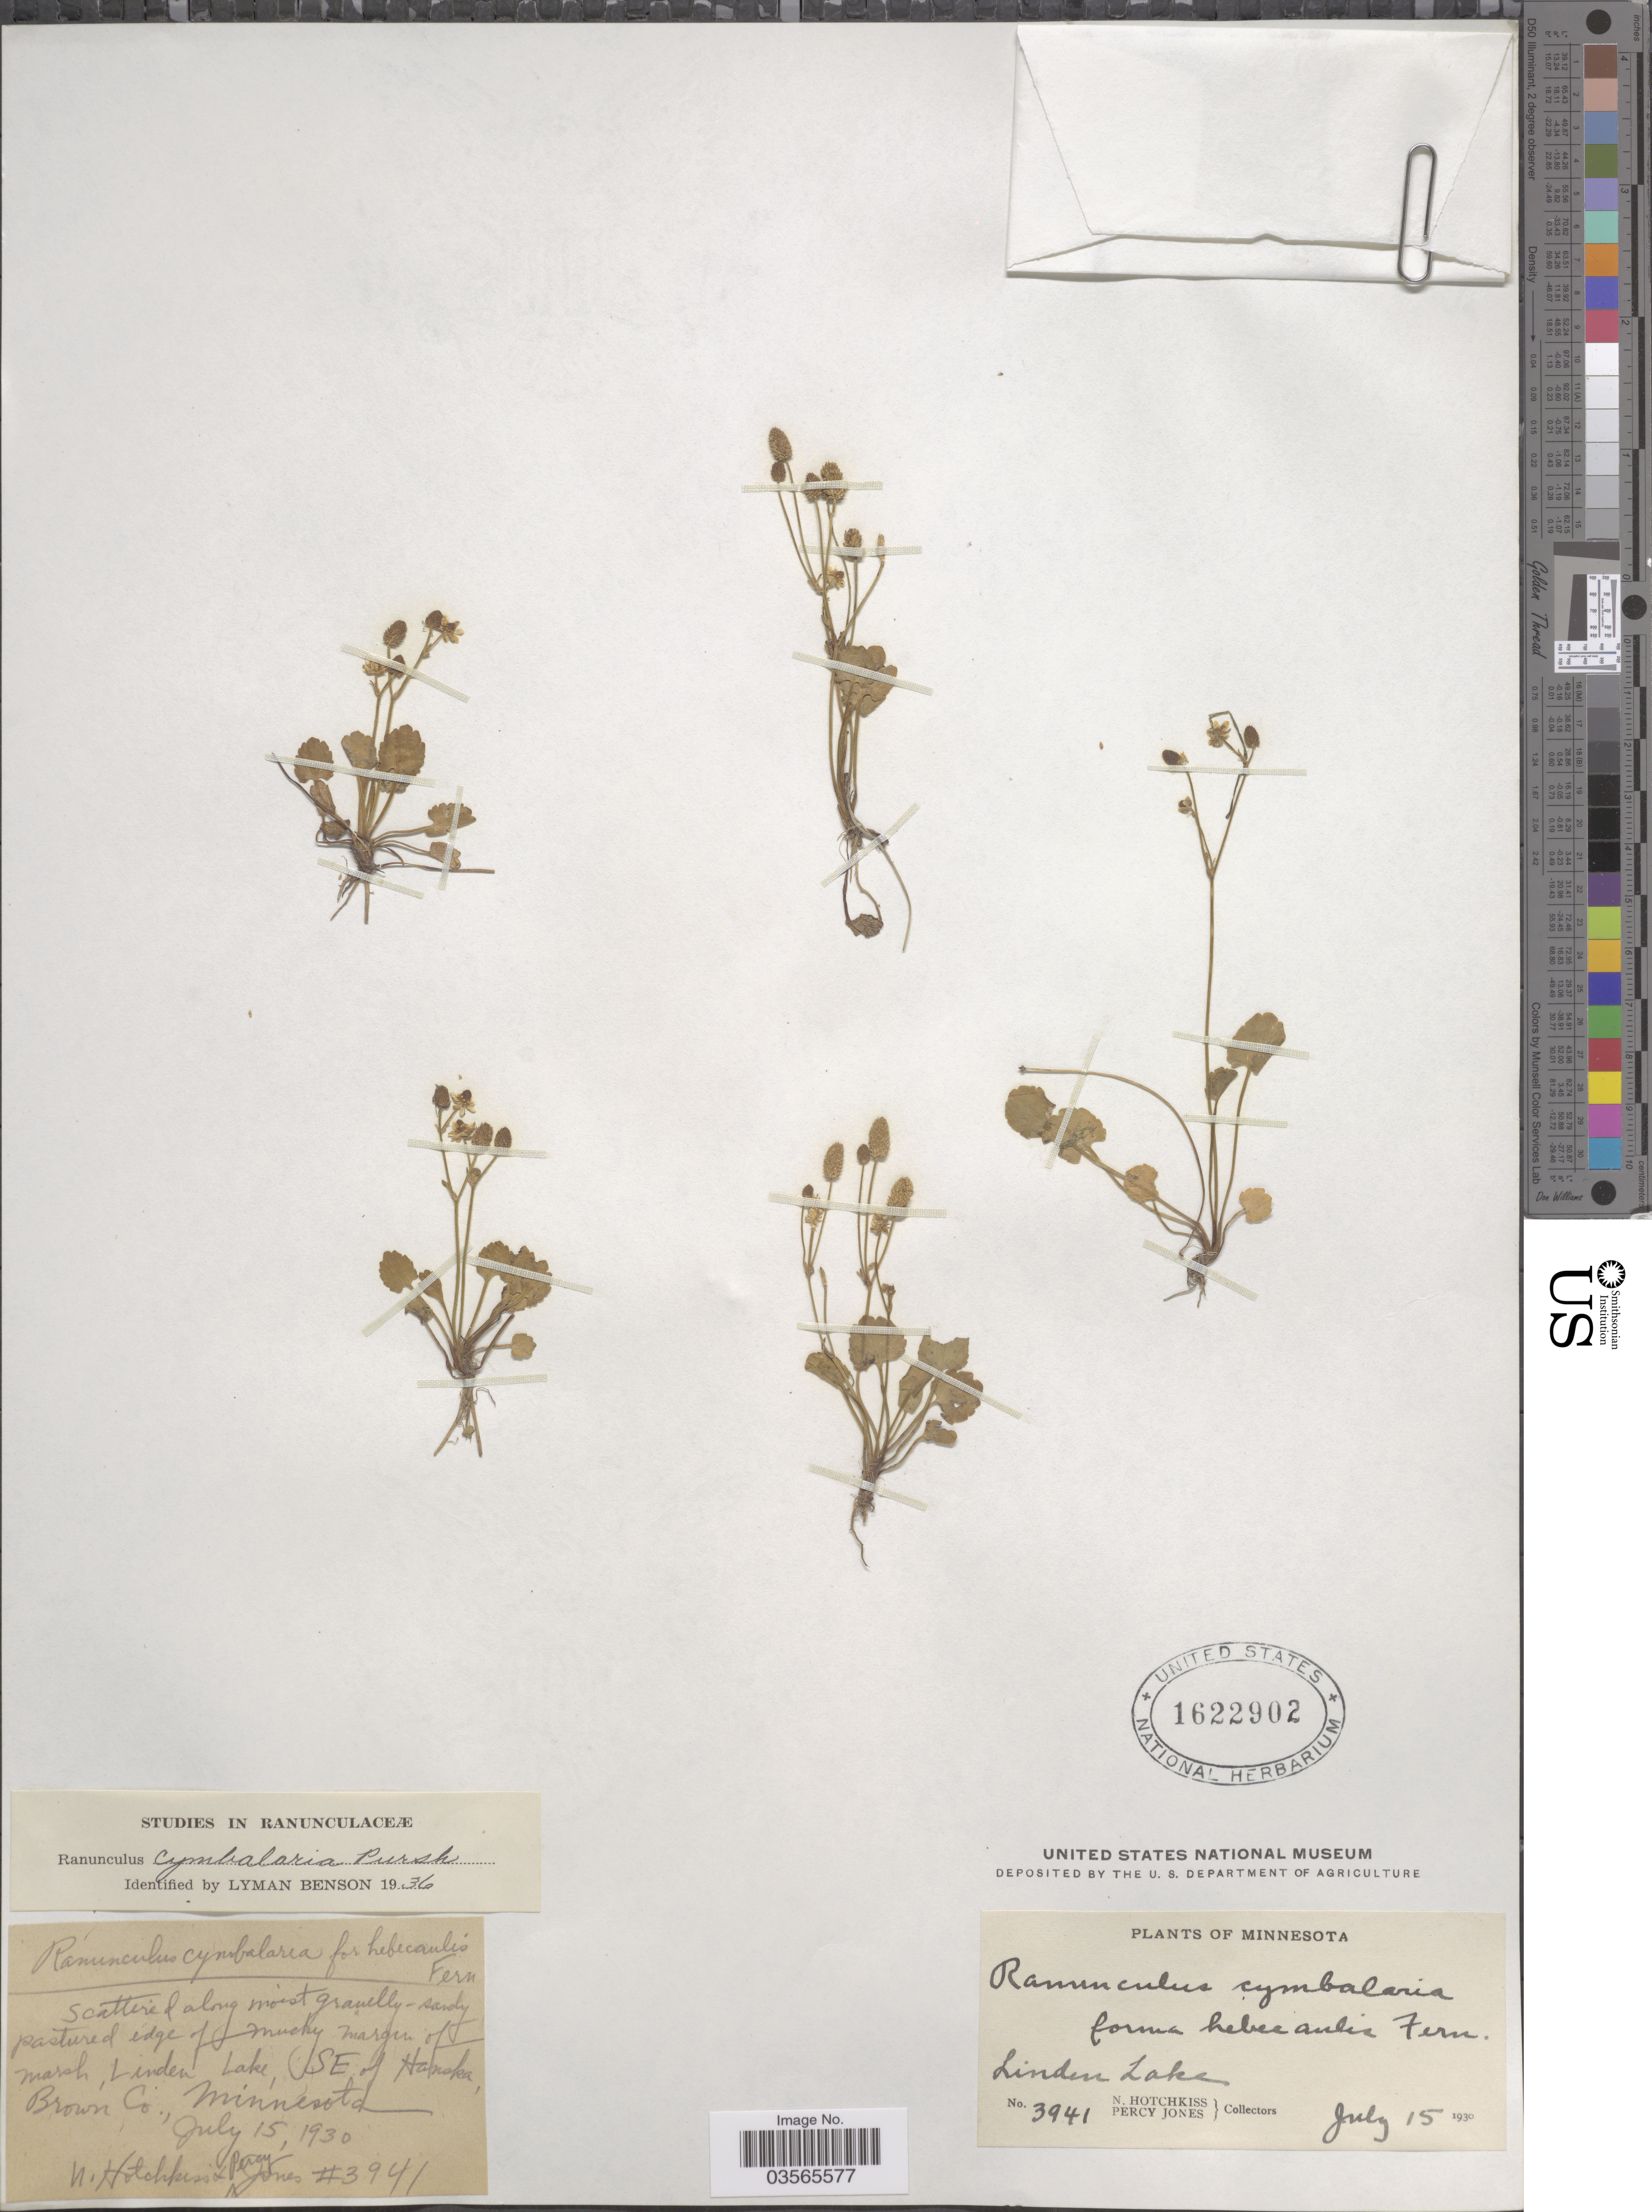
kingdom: Plantae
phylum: Tracheophyta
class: Magnoliopsida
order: Ranunculales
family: Ranunculaceae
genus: Halerpestes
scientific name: Halerpestes cymbalaria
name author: (Pursh) Greene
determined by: Strong, M. T., (US), Smithsonian Institution - National Museum of Natural History (UNITED STATES)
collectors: N. Hotchkiss & P. Jones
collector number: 3941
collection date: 1930-07-15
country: United States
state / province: Minnesota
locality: Linden Lake, SE of Hanaka, Brown Co.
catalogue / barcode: US 1622902